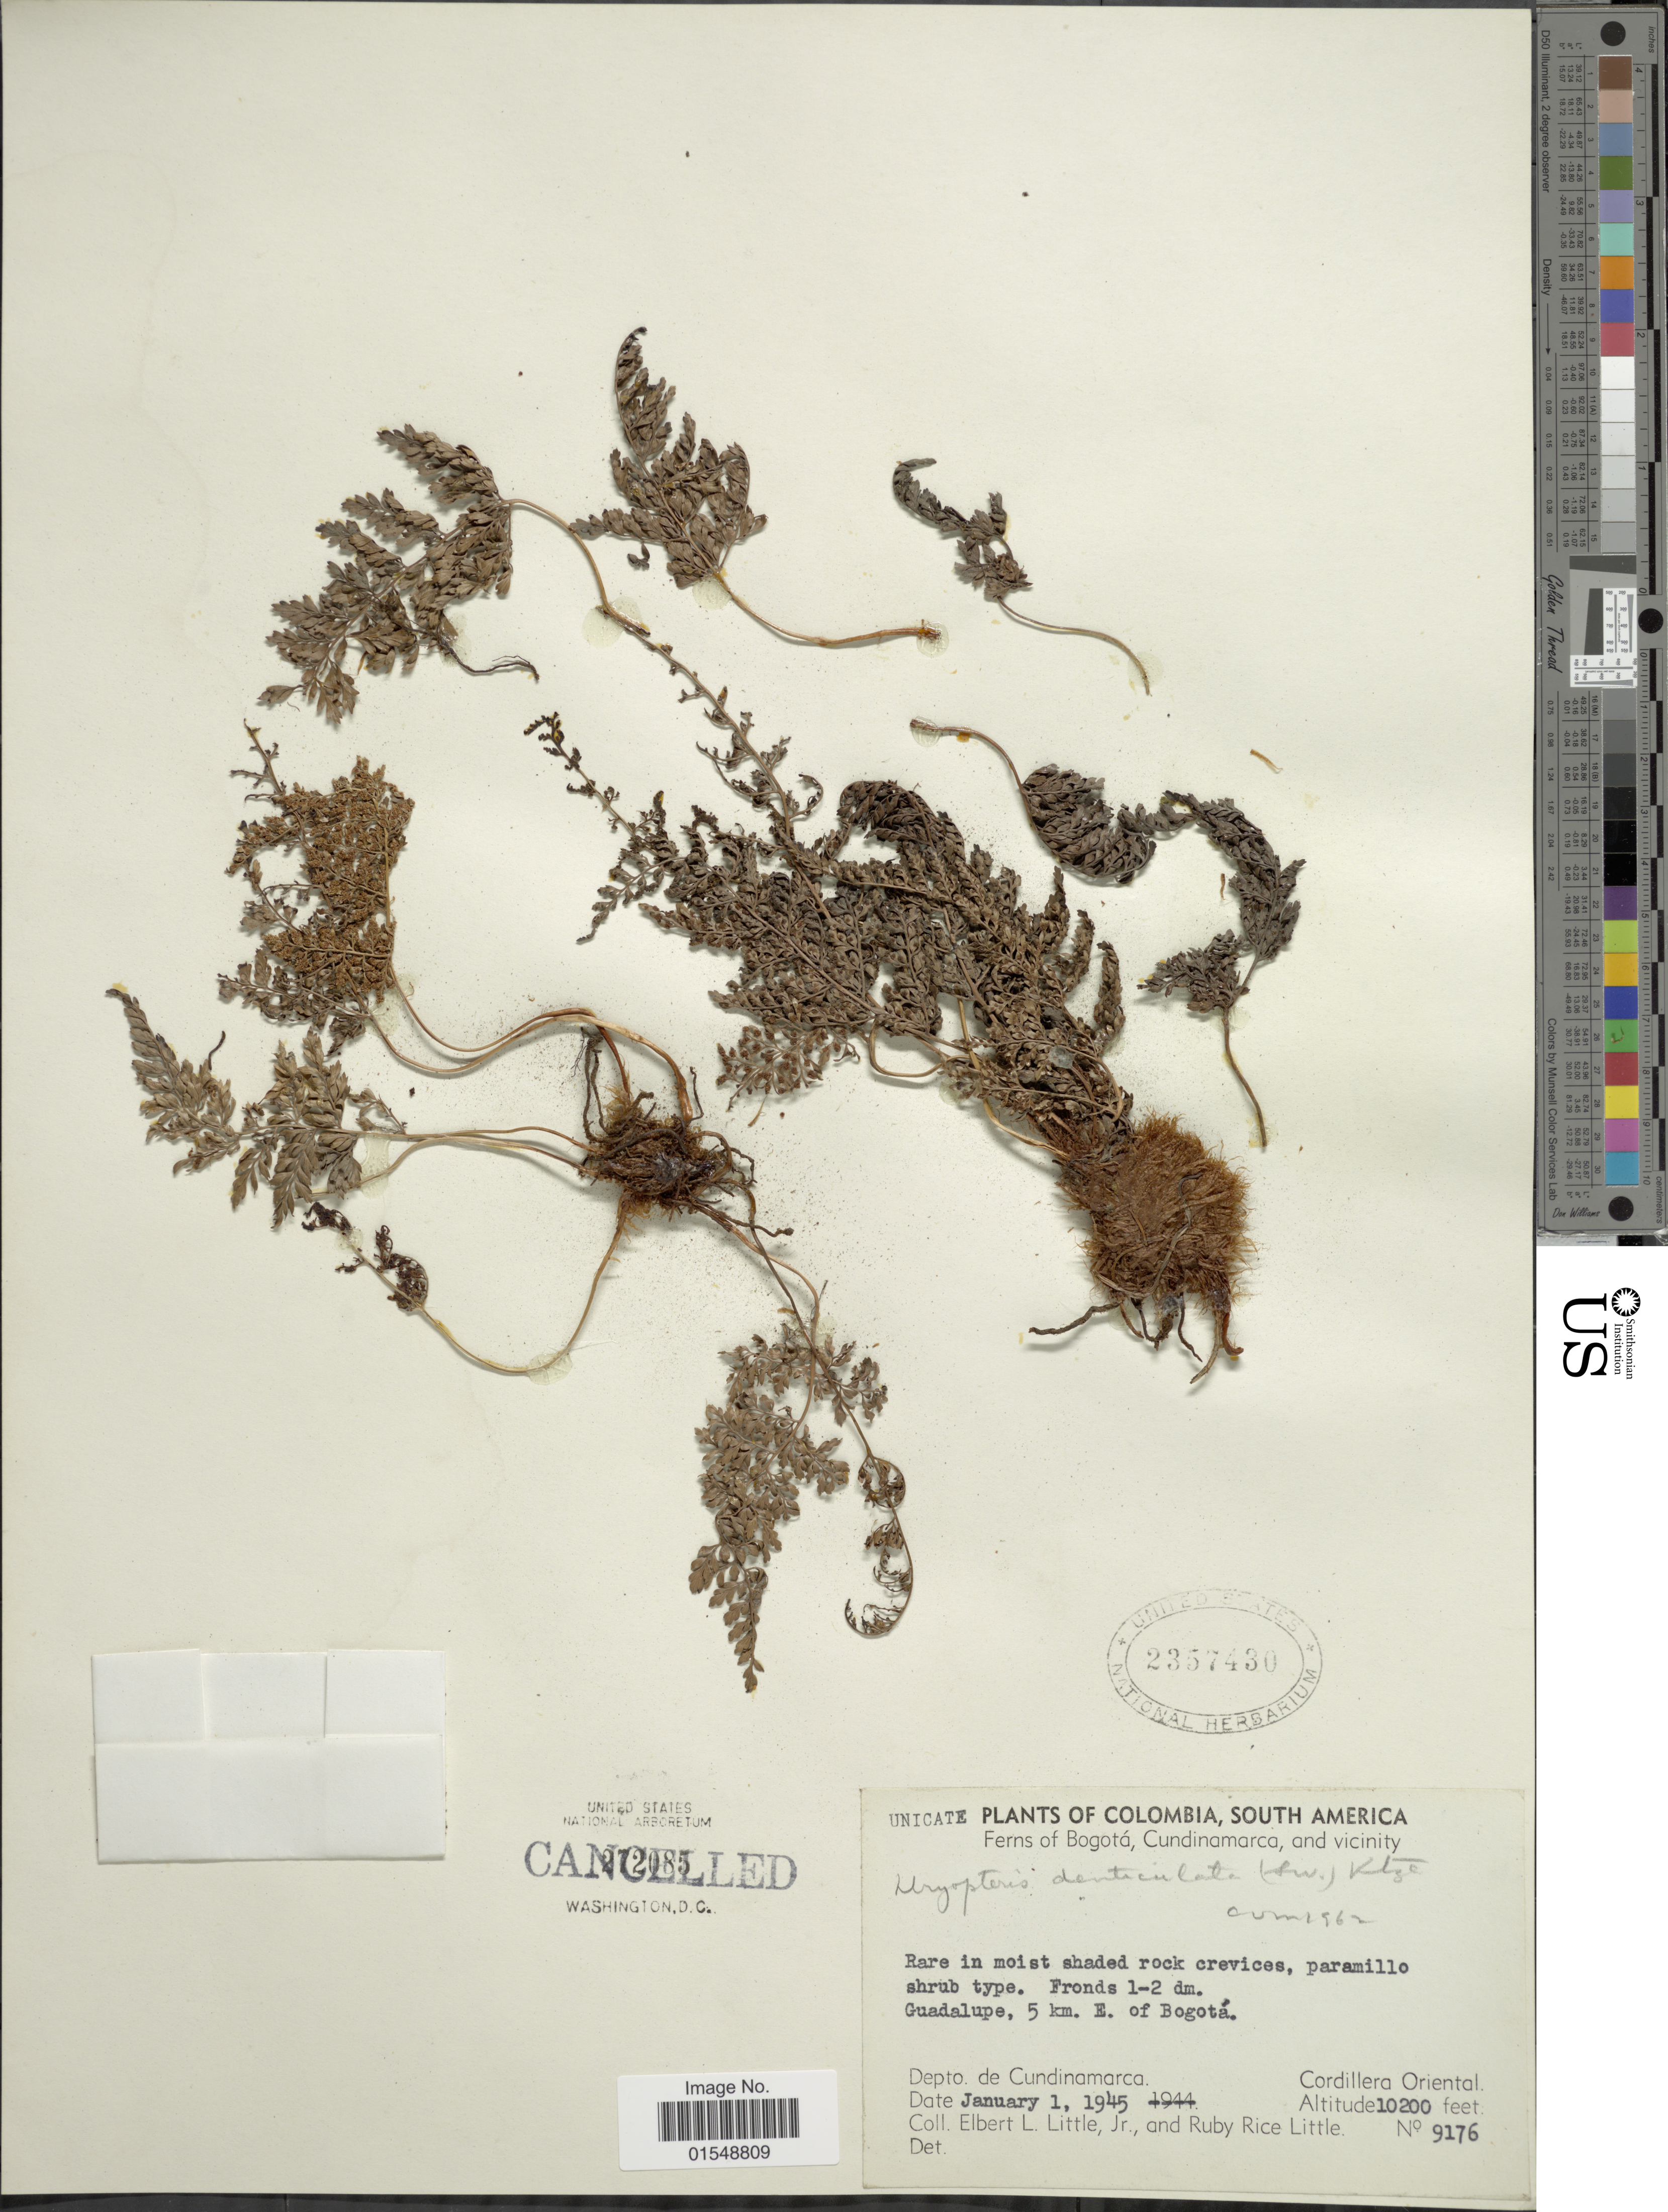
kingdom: Plantae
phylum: Tracheophyta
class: Polypodiopsida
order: Polypodiales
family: Dryopteridaceae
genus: Arachniodes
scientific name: Arachniodes denticulata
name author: (Sw.) Ching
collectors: E. L. Little & R. R. Little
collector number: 9176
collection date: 1945-01-01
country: Colombia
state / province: Cundinamarca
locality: Bogotá, Cundinamarca, and vicinity, Guadelupe, 5 km. E. of. Bogotá, Cordillera Oriental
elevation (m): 3109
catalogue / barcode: US 2357430